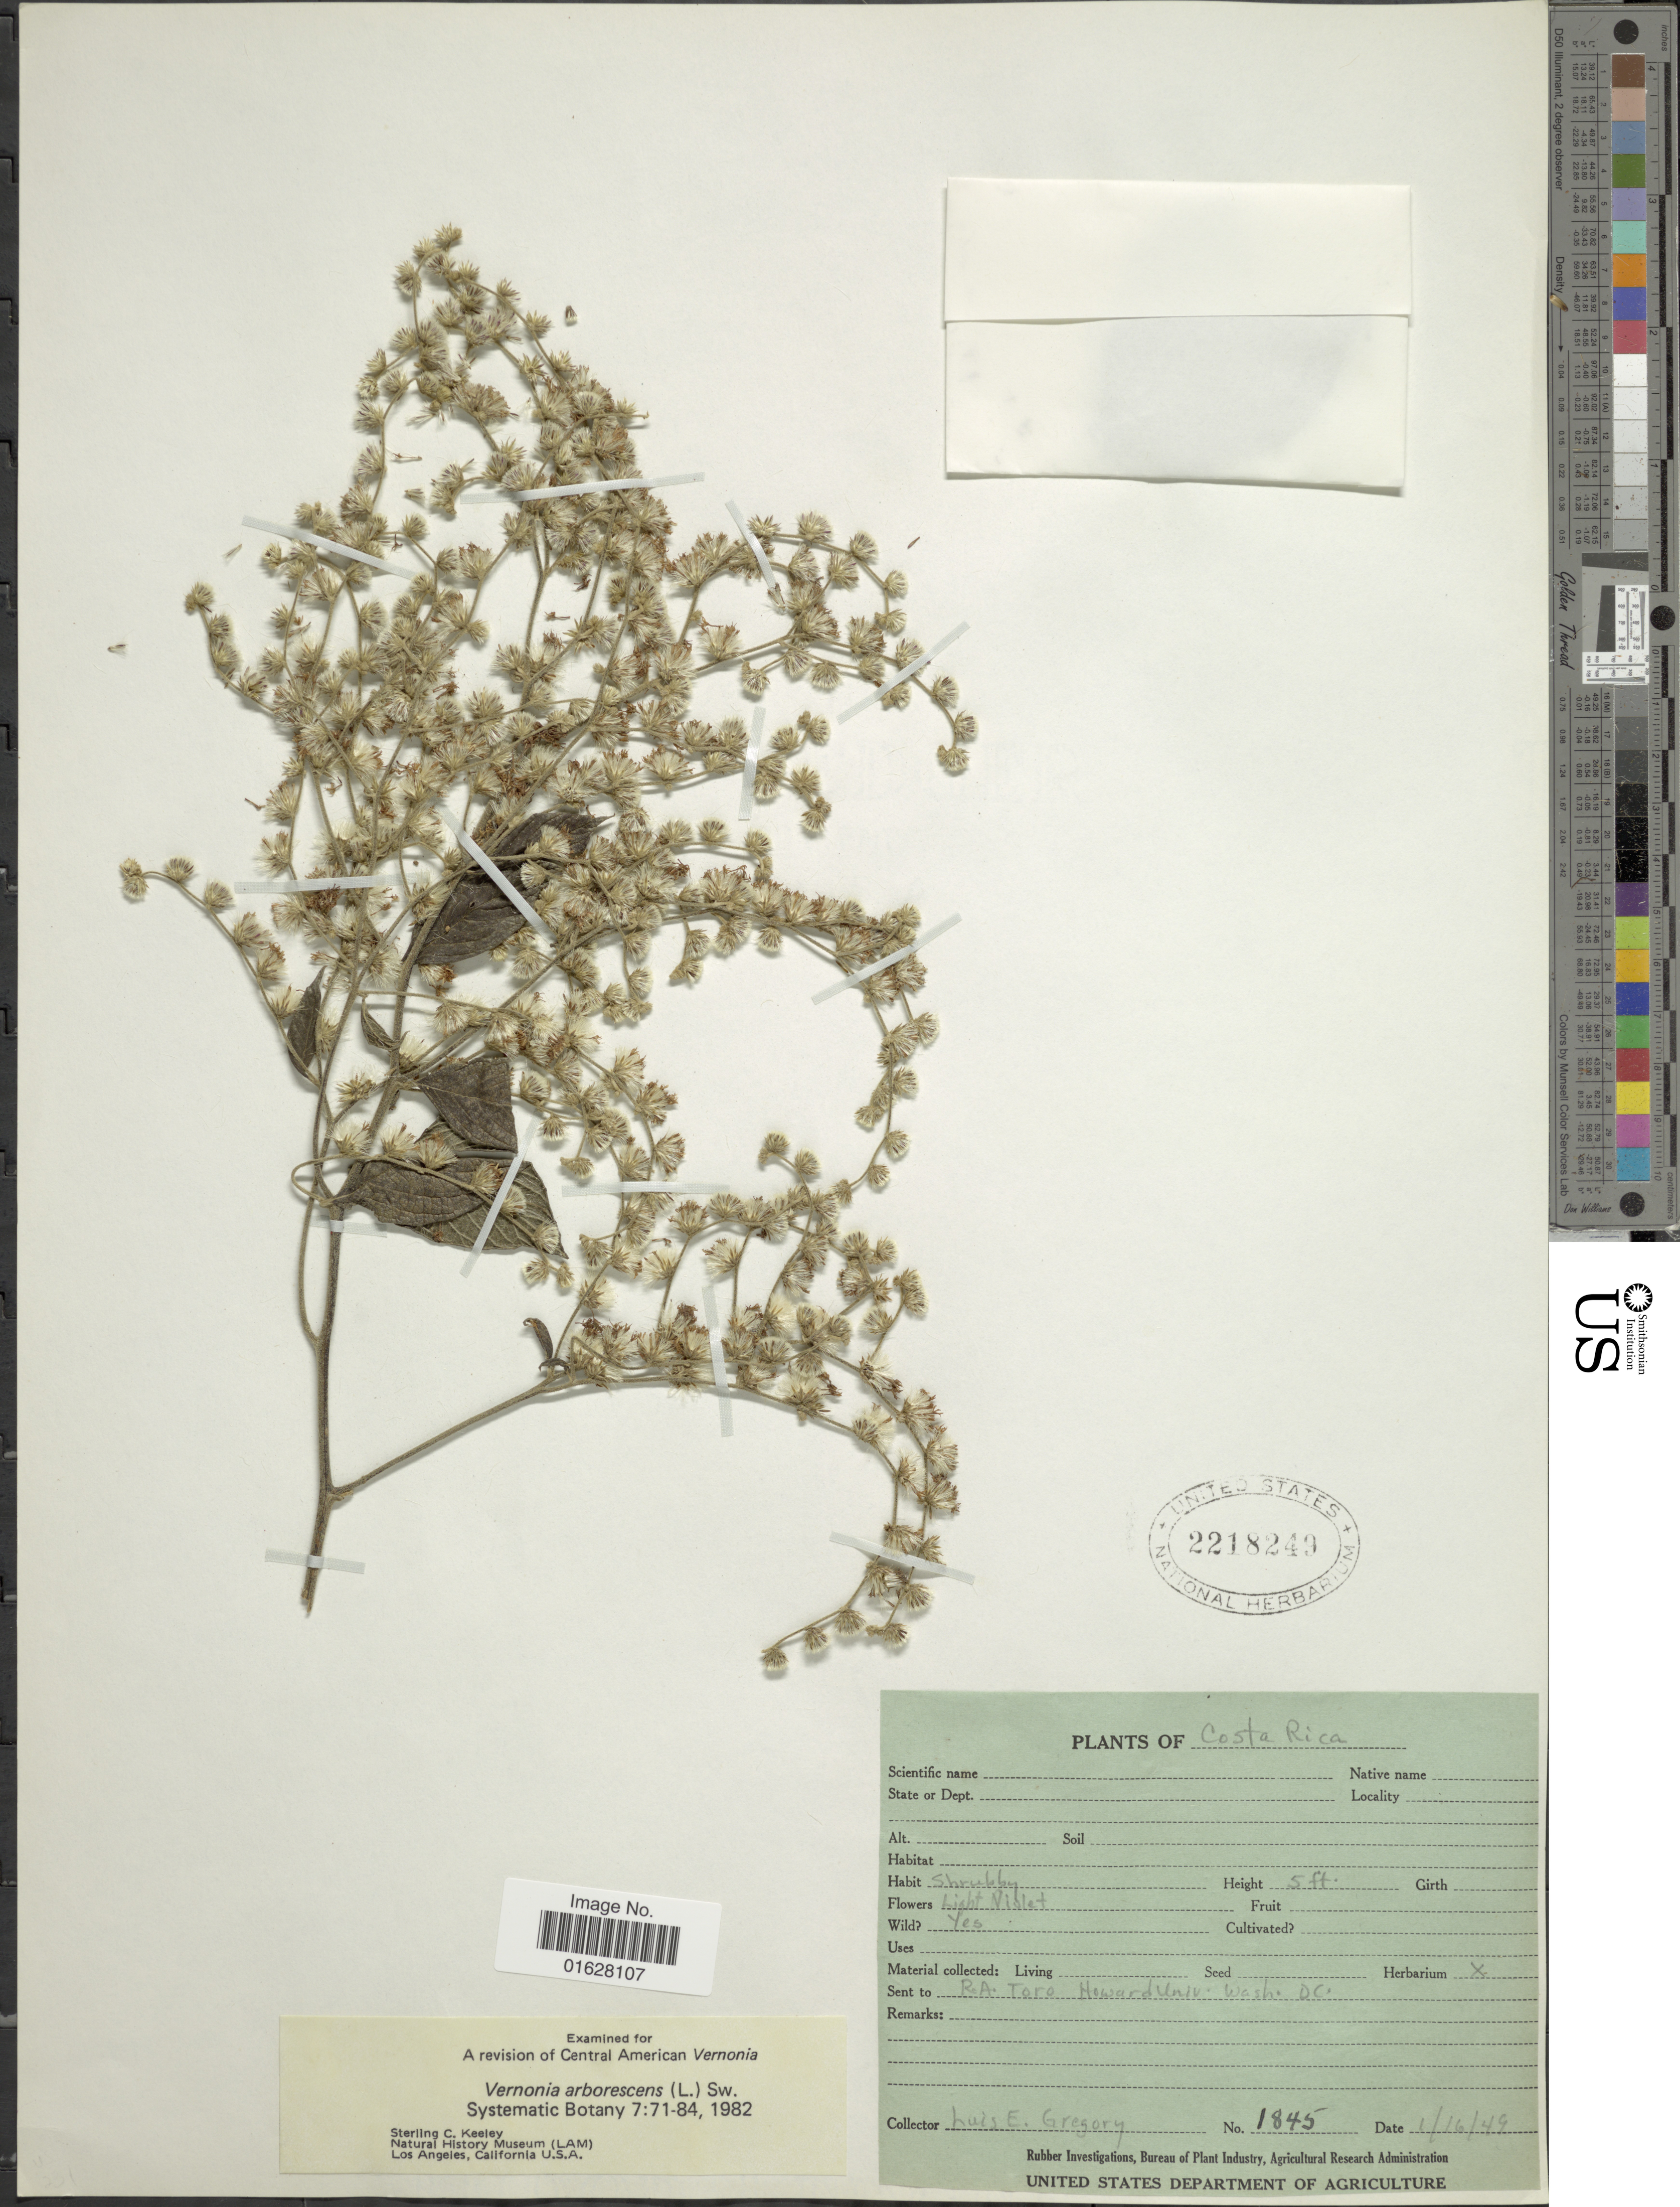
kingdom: Plantae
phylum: Tracheophyta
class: Magnoliopsida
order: Asterales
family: Asteraceae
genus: Lepidaploa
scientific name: Lepidaploa canescens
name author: (Kunth) H. Rob.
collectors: L. E. Gregory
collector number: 1845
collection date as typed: Transcribed d/m/y: 16/1/49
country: Costa Rica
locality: Costa Rica.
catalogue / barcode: US 2218249